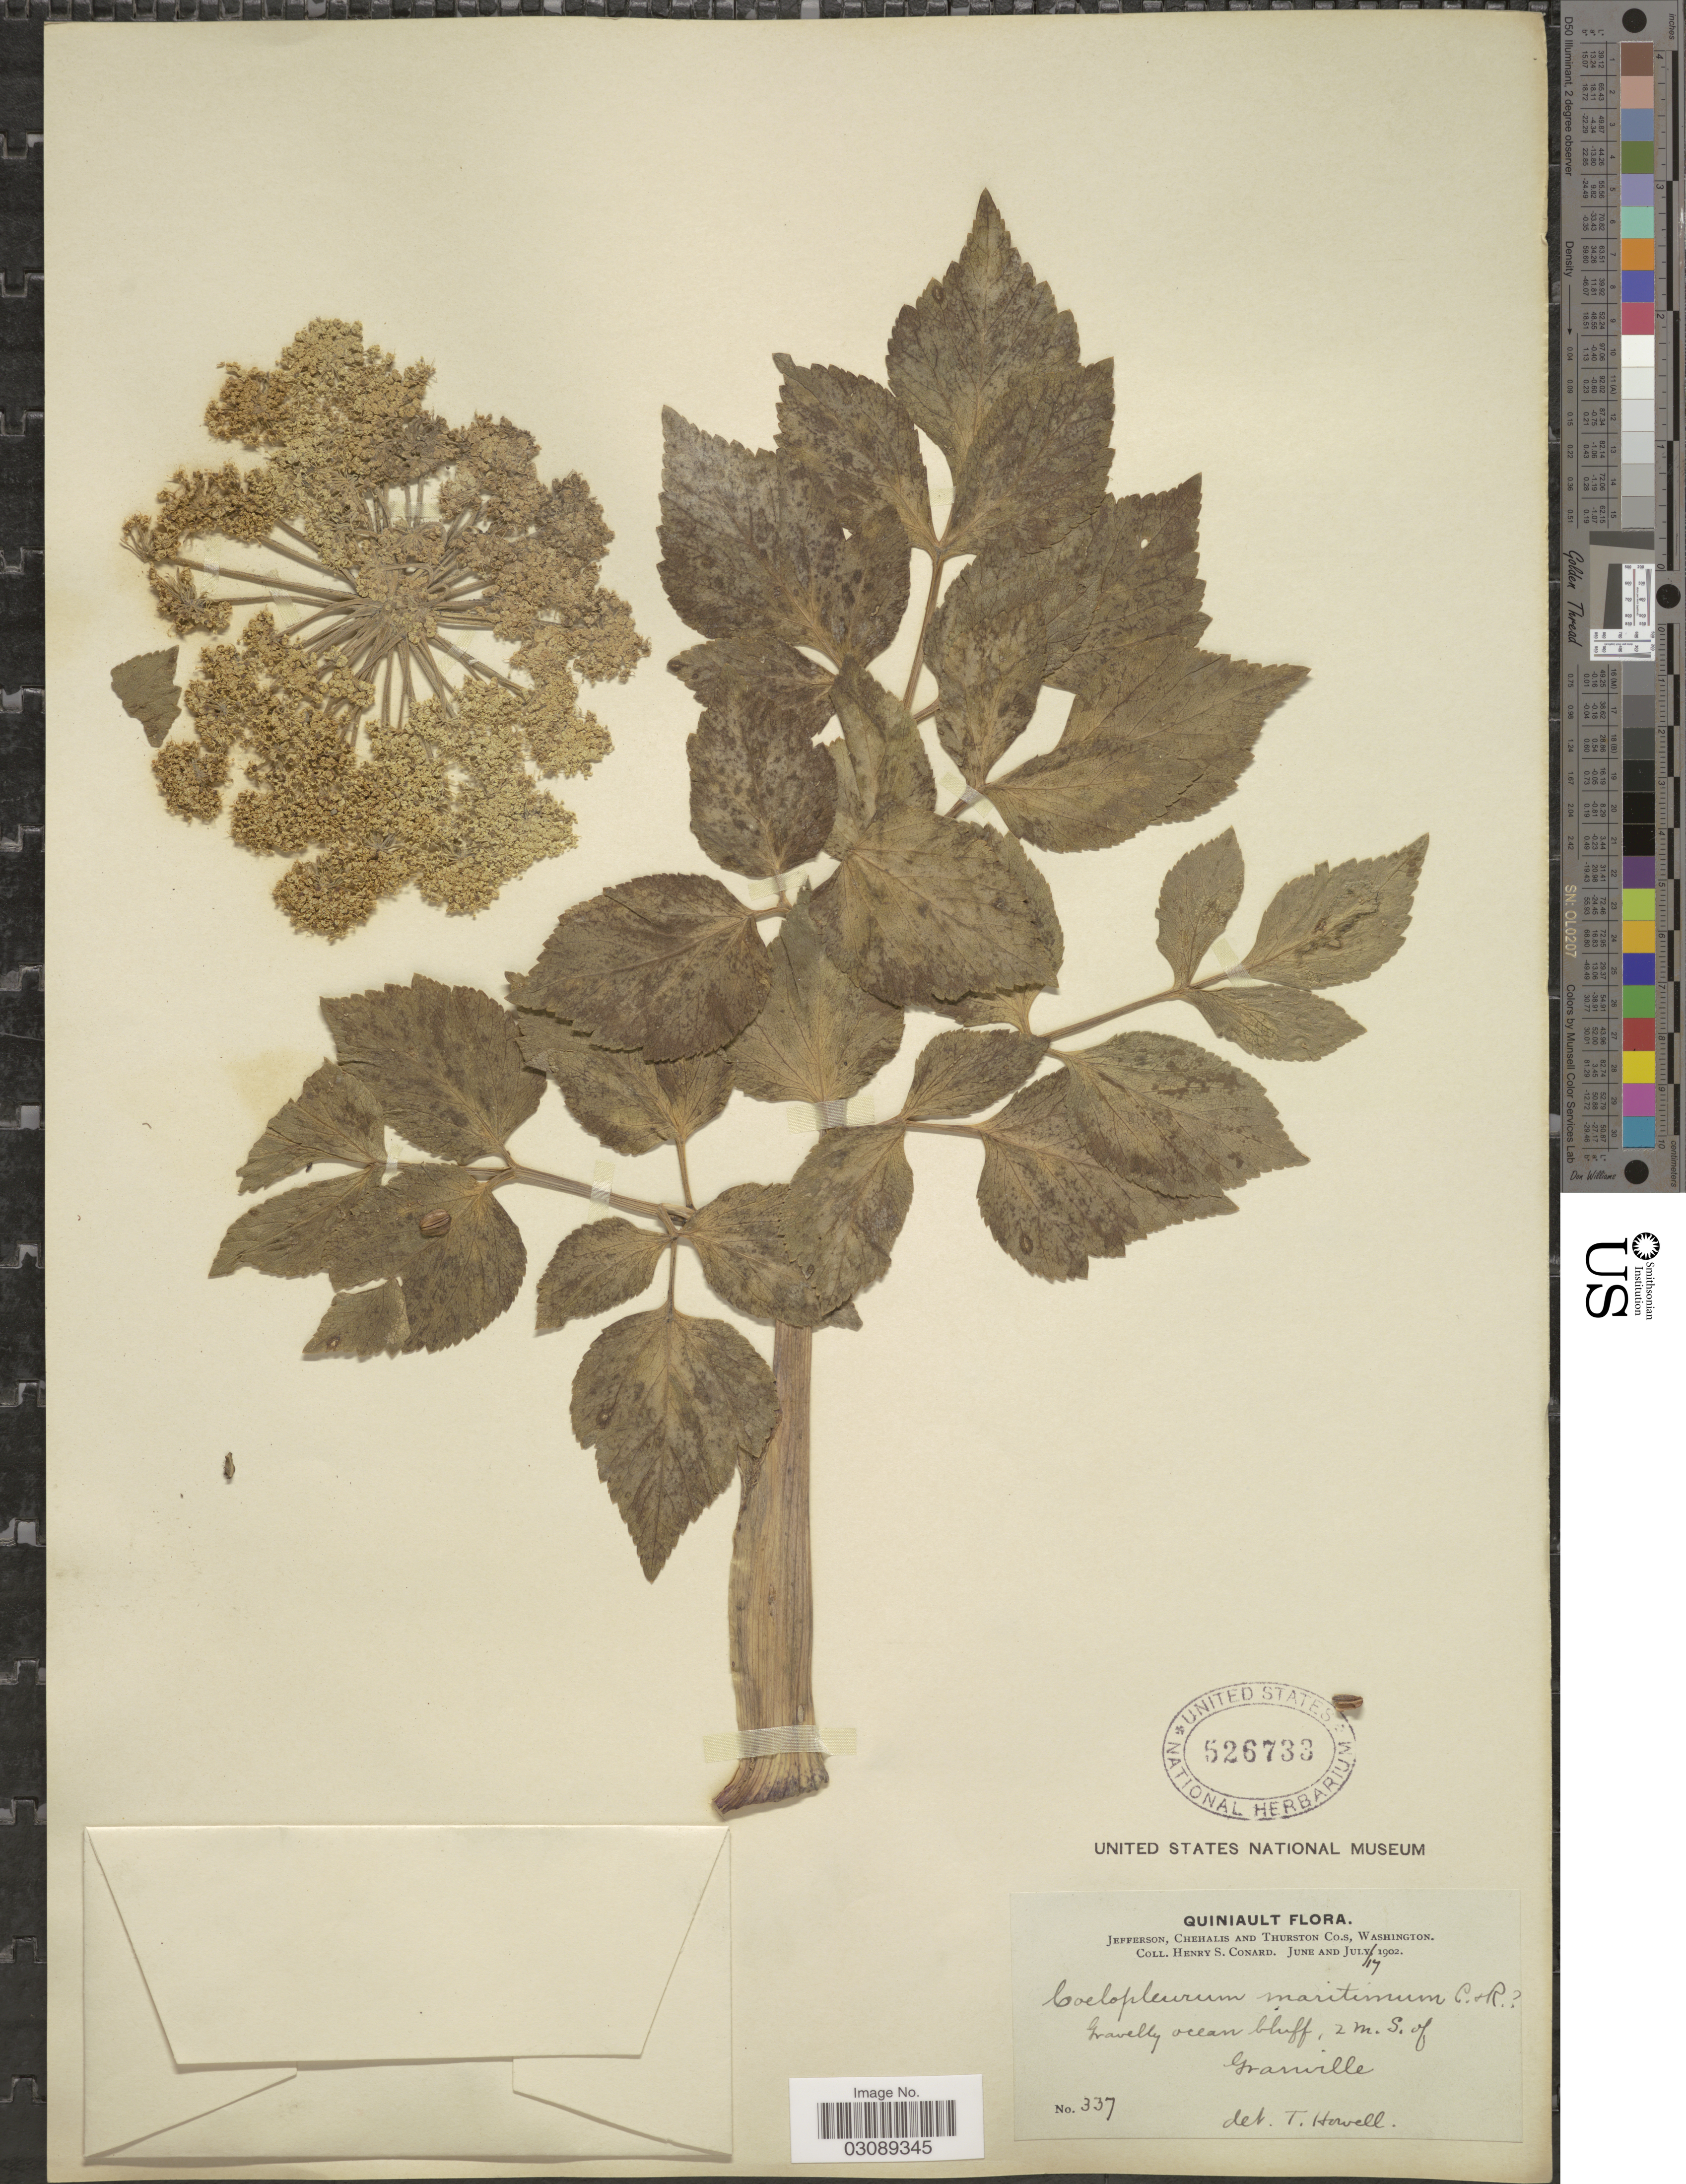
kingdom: Plantae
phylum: Tracheophyta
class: Magnoliopsida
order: Apiales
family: Apiaceae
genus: Coelopleurum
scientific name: Coelopleurum maritimum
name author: J.M. Coult. & Rose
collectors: H. S. Conard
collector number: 337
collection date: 1902-07-17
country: United States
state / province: Washington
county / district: Thurston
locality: Quiniault. Jefferson, Chehalis and Thurston Co.s. 2 m. S. of Granville.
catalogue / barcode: US 526733